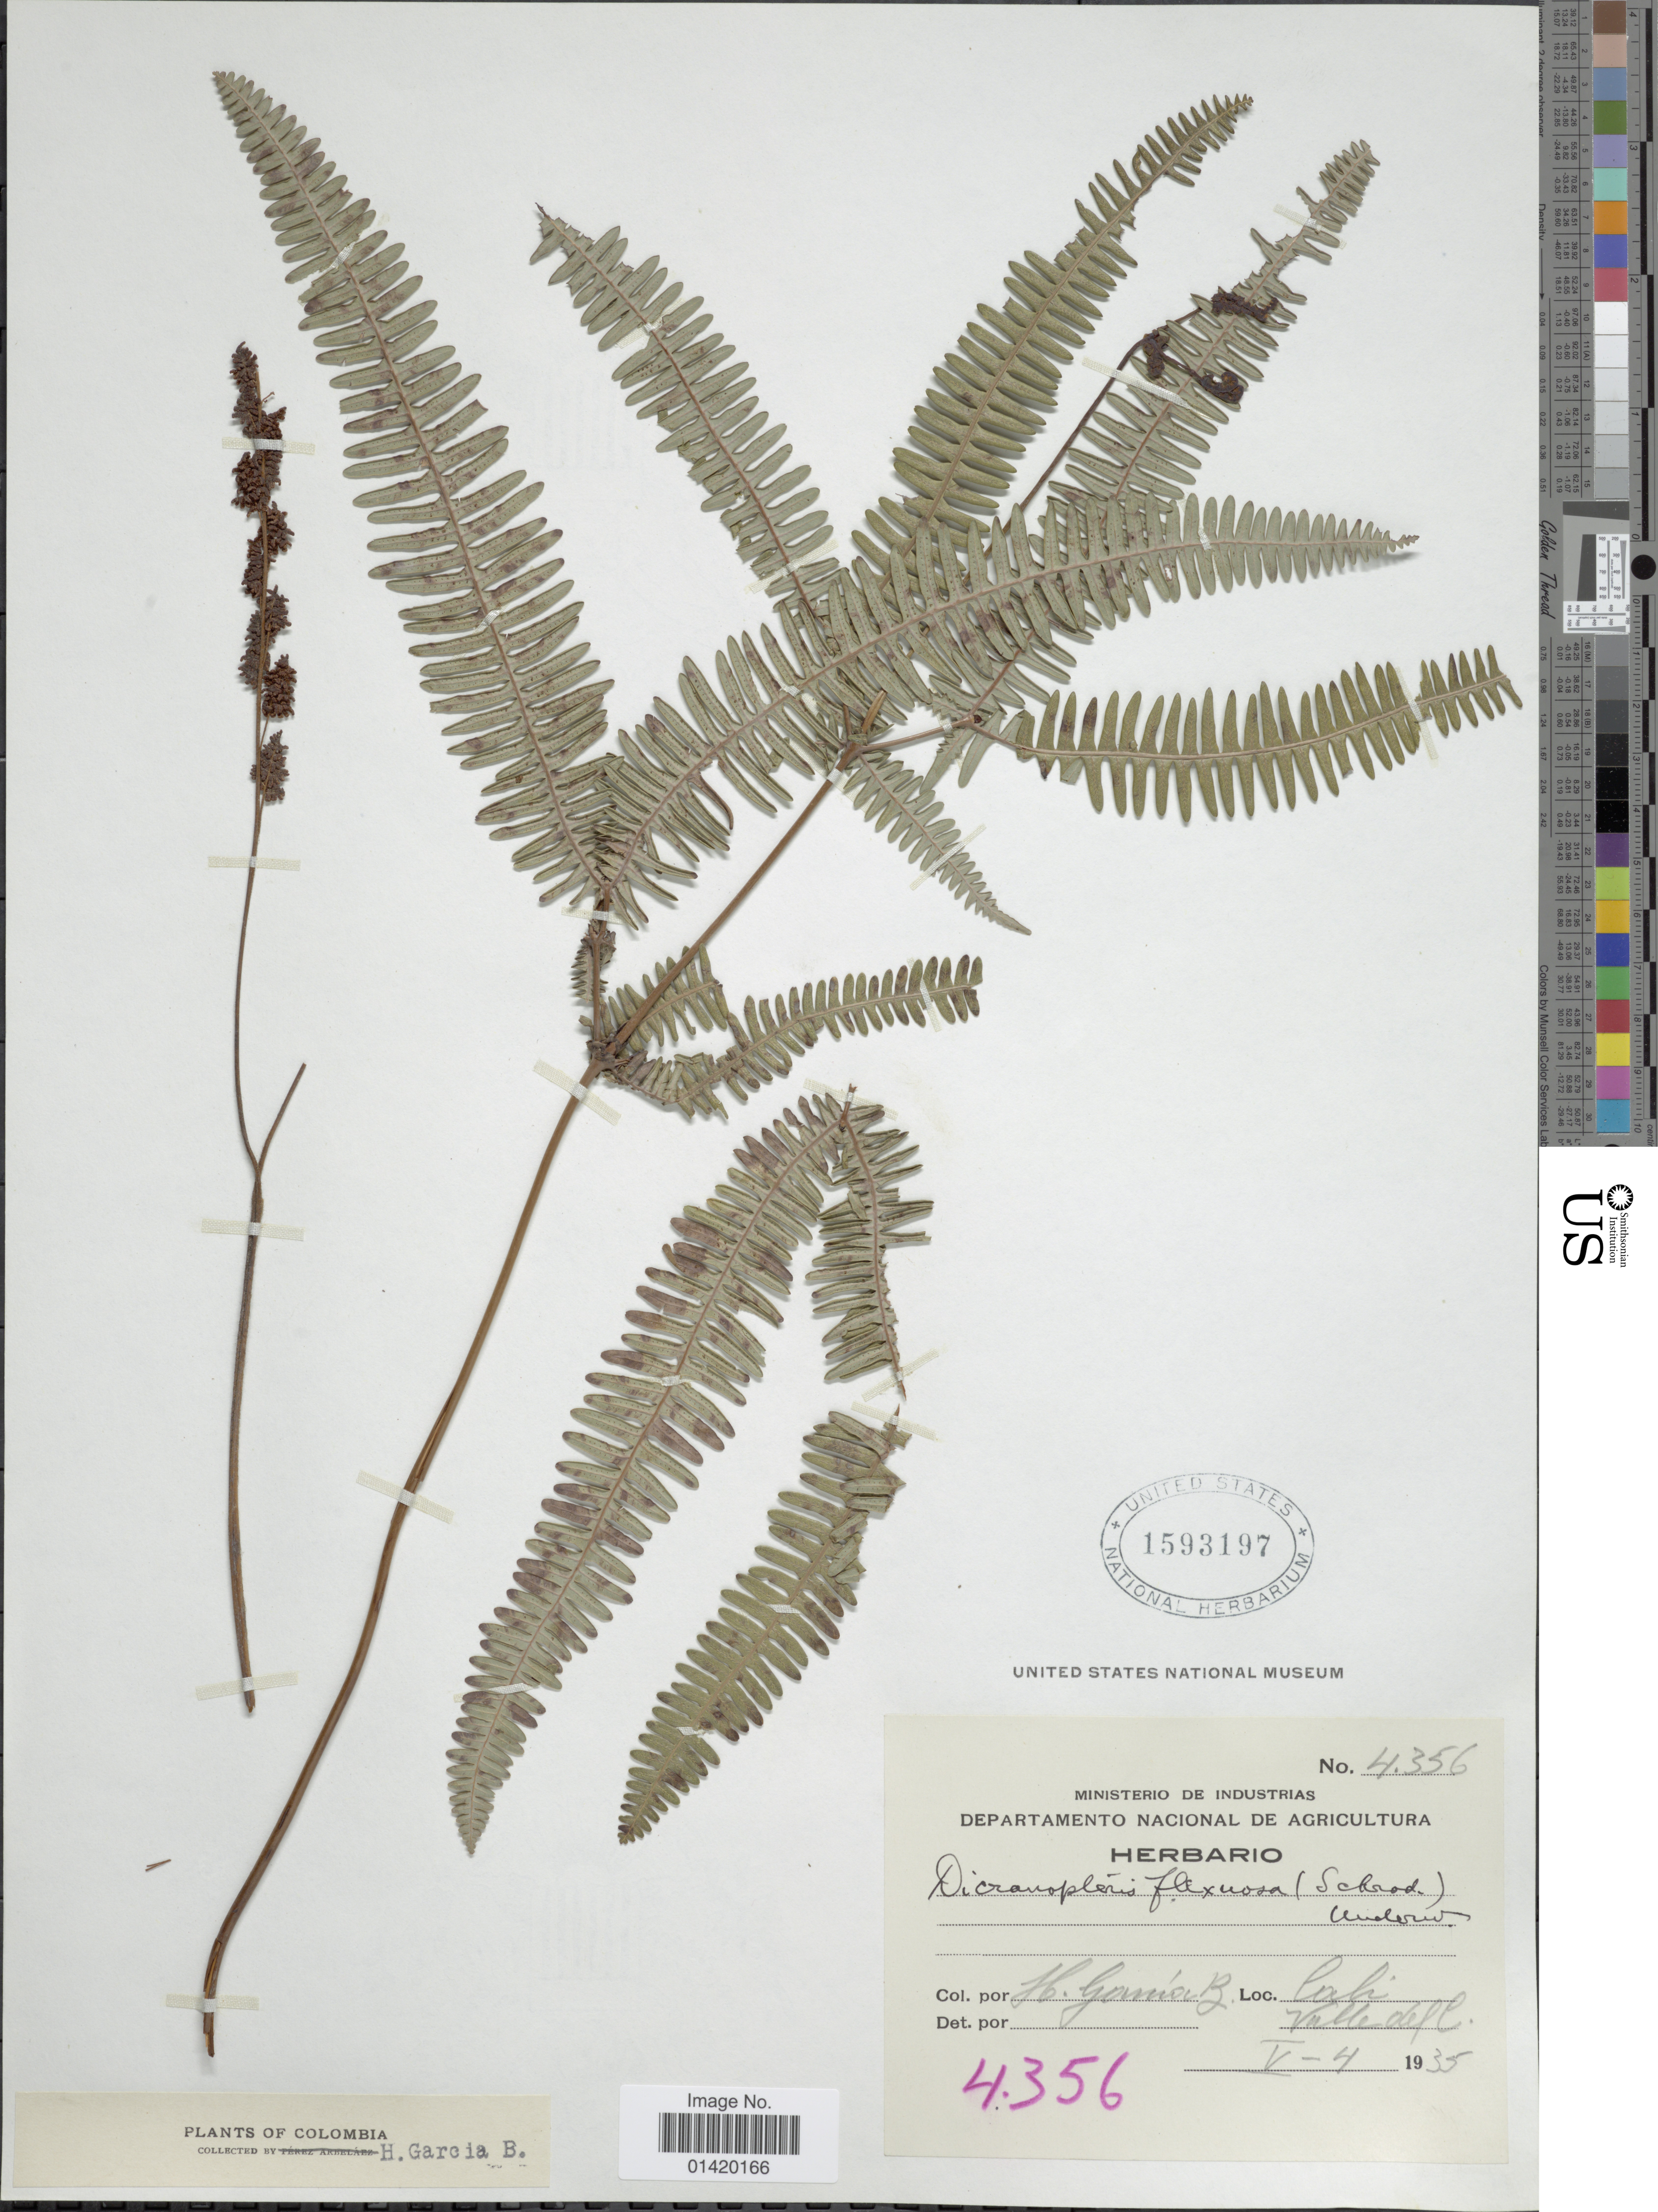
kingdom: Plantae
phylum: Tracheophyta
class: Polypodiopsida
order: Gleicheniales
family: Gleicheniaceae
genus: Dicranopteris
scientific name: Dicranopteris flexuosa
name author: (Schrad.) Underw.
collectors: H. Gomér B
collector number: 4356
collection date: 1935-05-04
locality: Cali Valle del C [interpreted]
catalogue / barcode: US 1593197